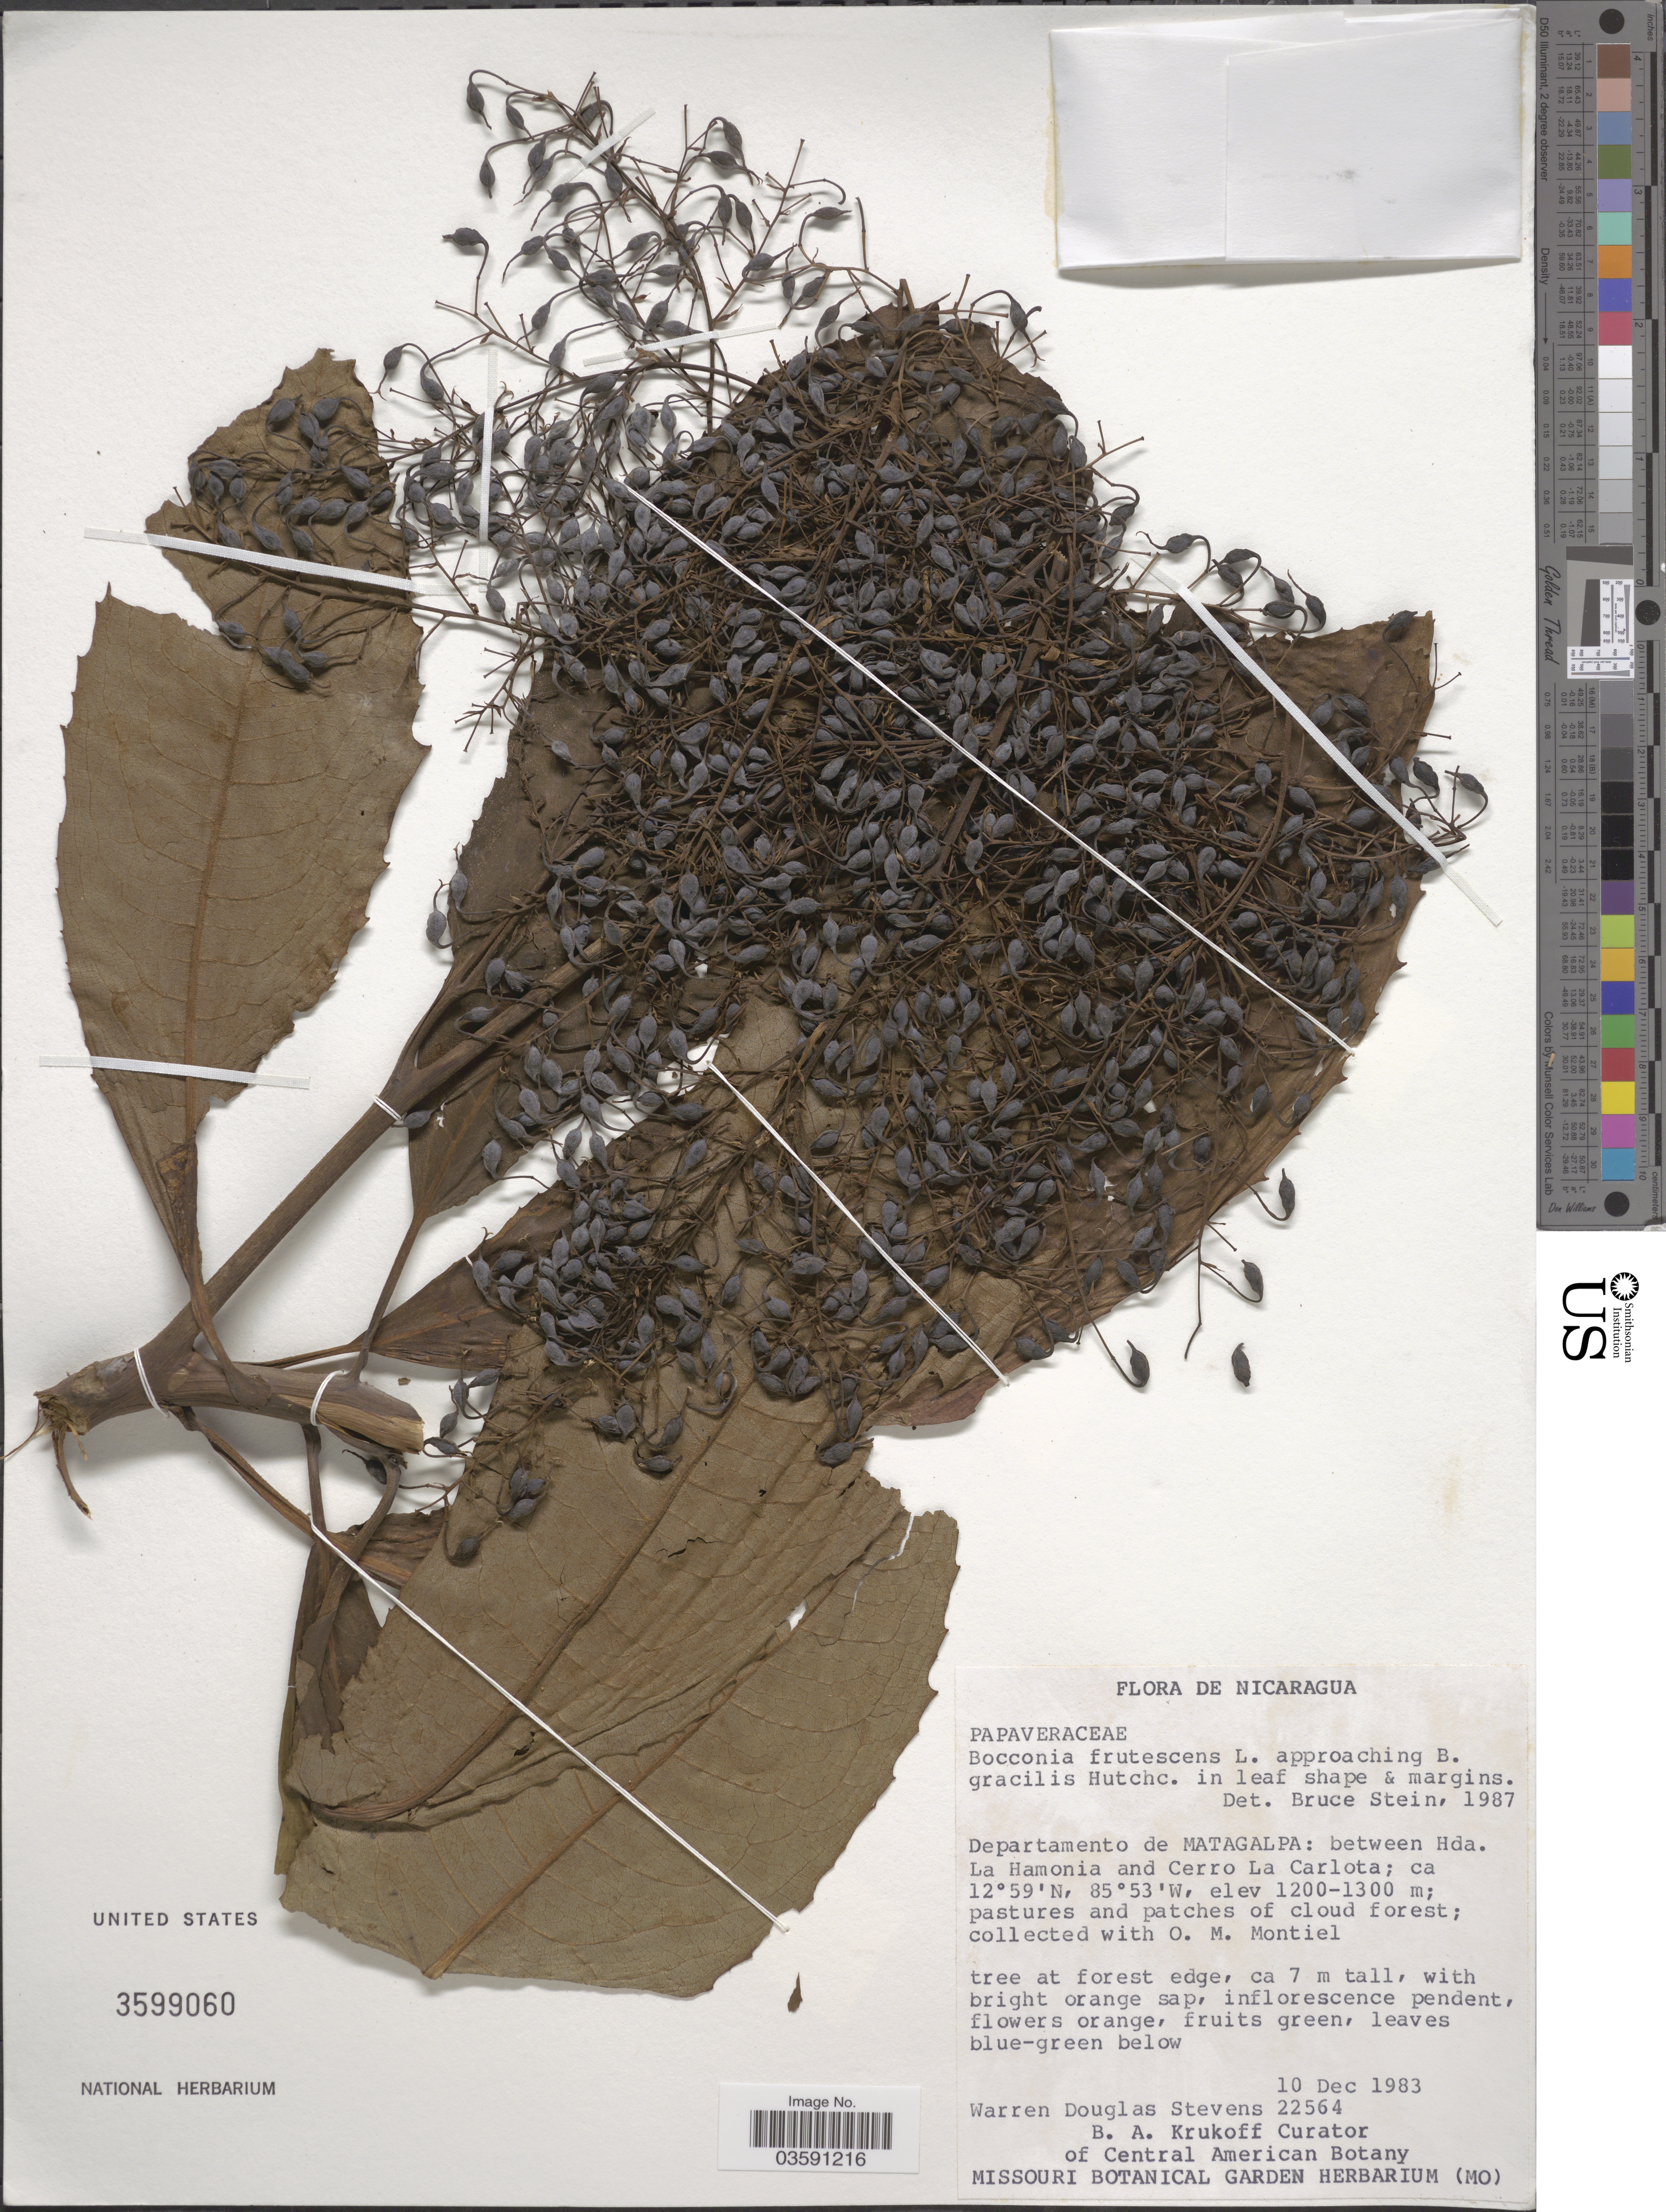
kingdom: Plantae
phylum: Tracheophyta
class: Magnoliopsida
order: Ranunculales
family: Papaveraceae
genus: Bocconia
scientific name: Bocconia frutescens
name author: L.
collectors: W. D. Stevens & O. Montiel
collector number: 22564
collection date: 1983-12-10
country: Nicaragua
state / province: Matagalpa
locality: Departamento de Matagalpa: between Hda. La Hamonia and Cerro La Carlota.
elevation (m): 1200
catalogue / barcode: US 3599060